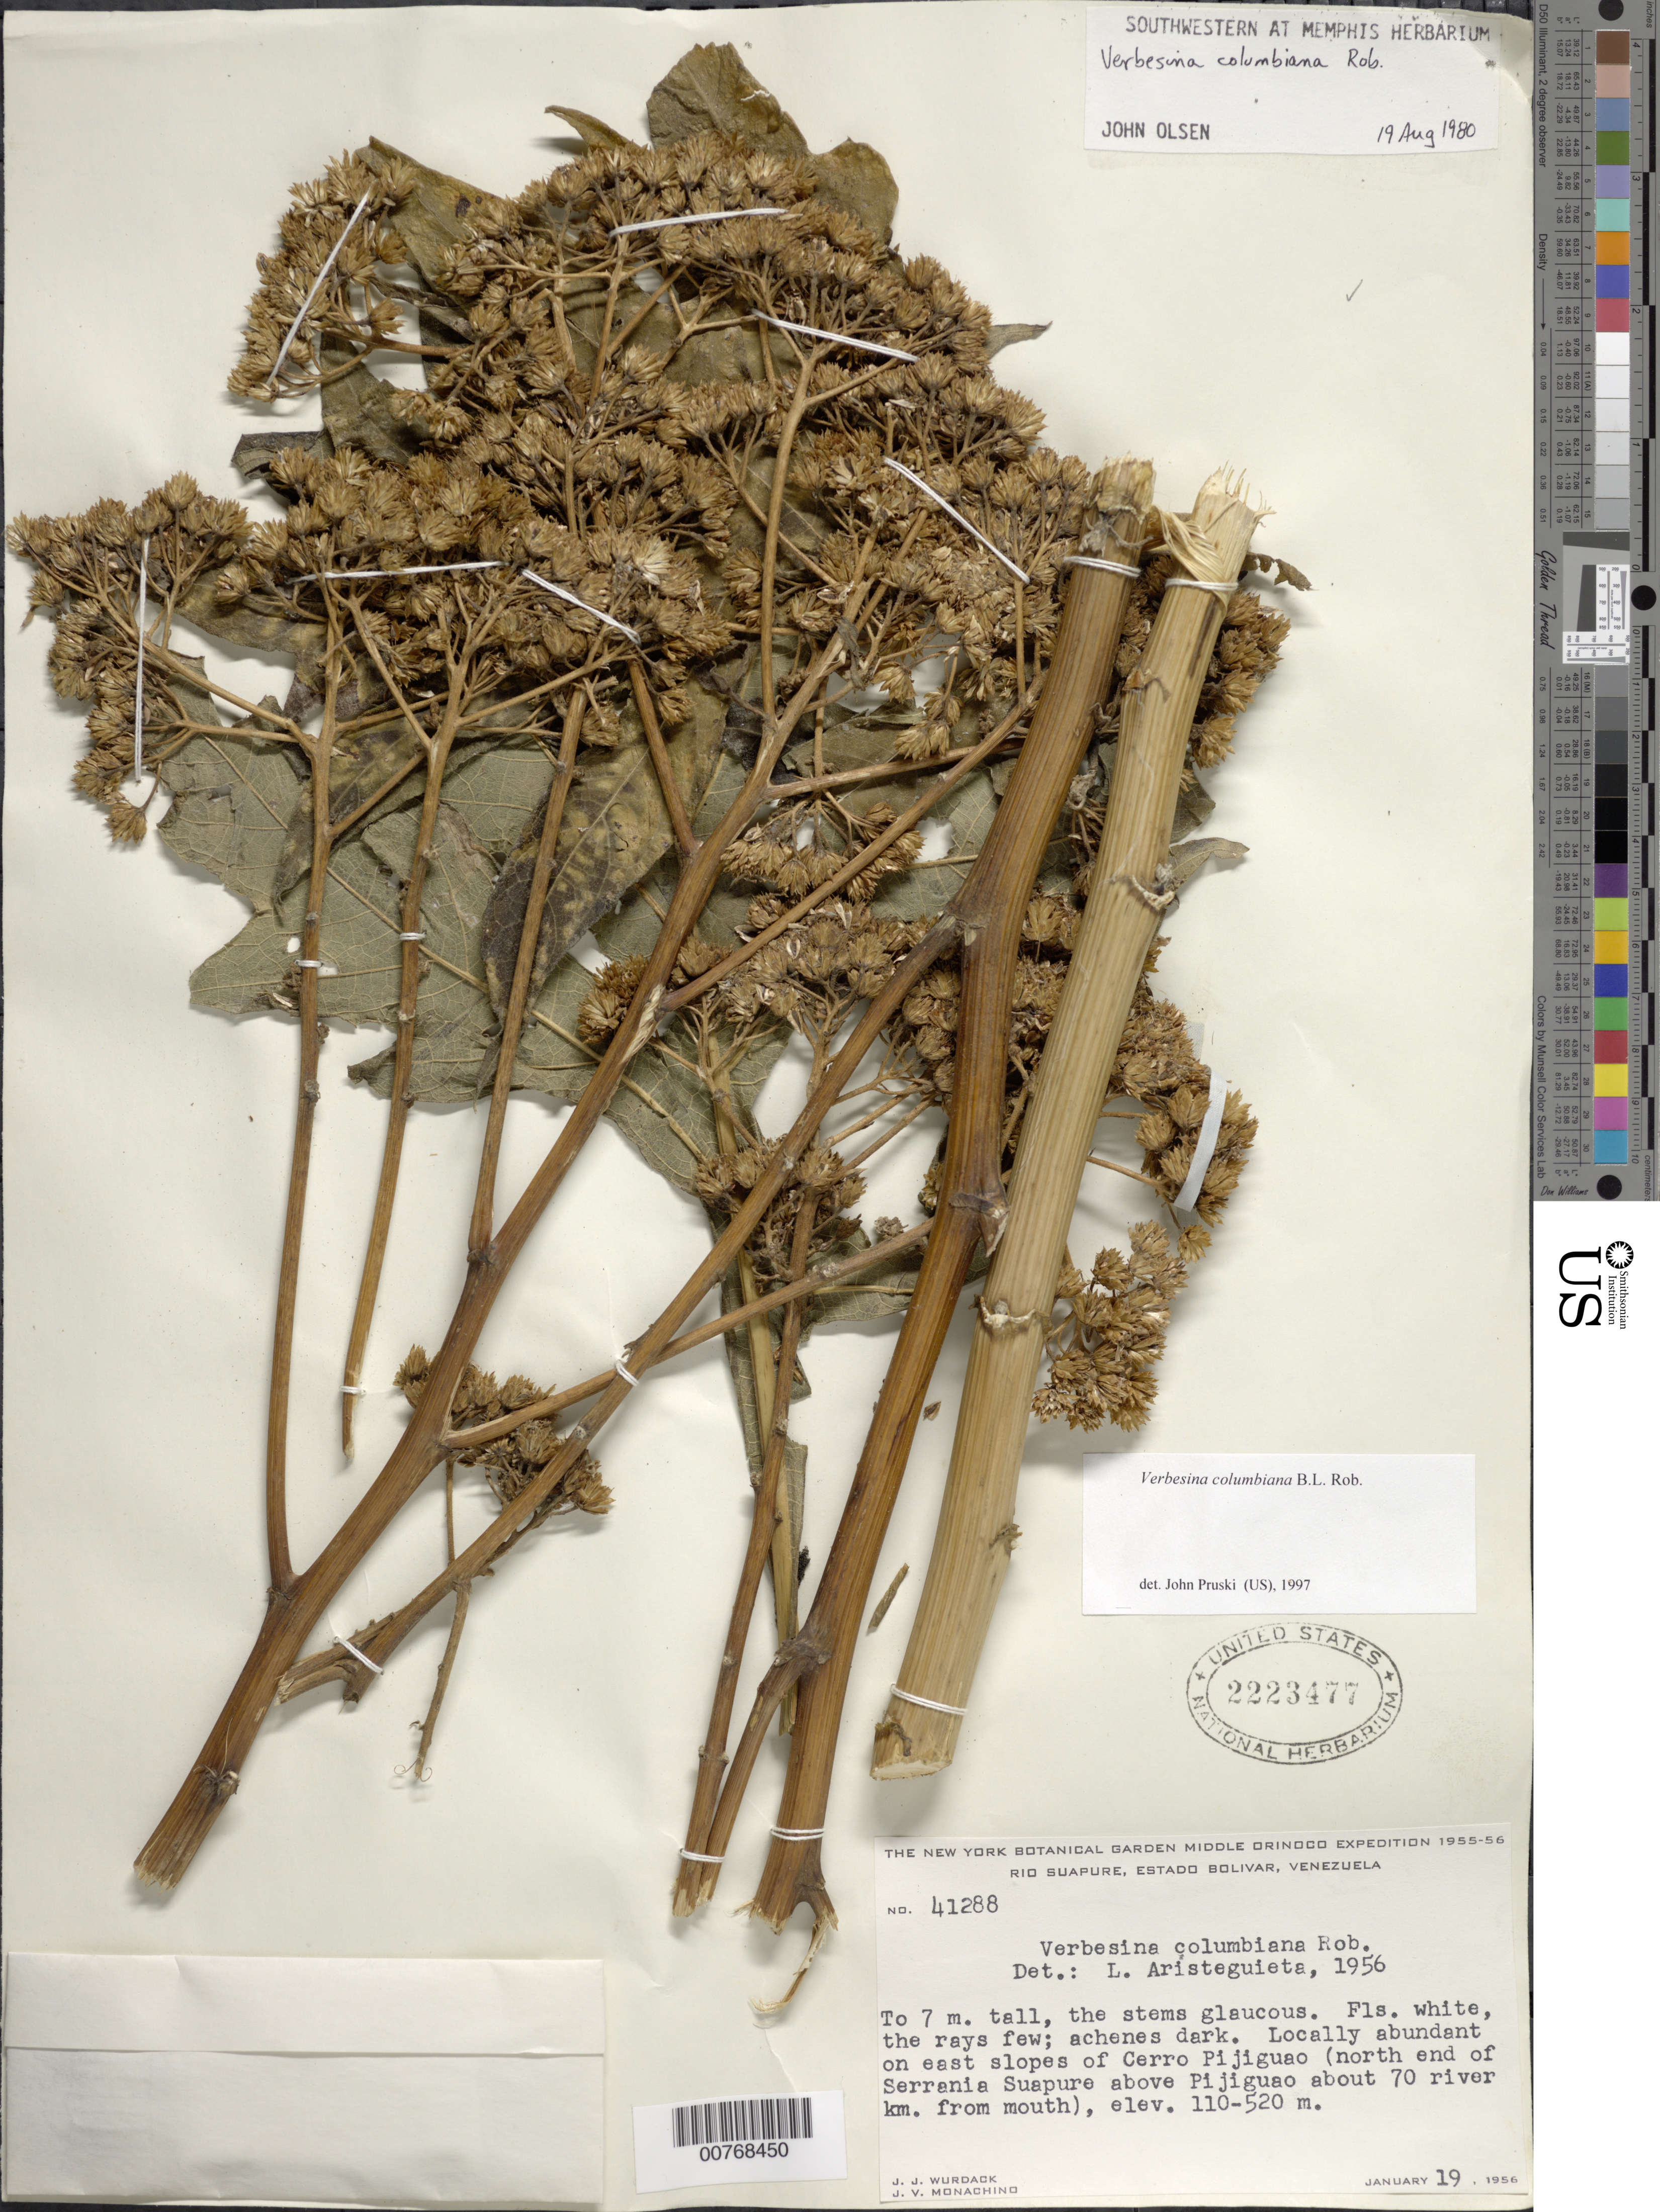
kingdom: Plantae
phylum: Tracheophyta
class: Magnoliopsida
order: Asterales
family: Asteraceae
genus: Verbesina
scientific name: Verbesina columbiana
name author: B.L. Rob.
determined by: Aristeguieta, L.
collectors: J. J. Wurdack & J. V. Monachino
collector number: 41288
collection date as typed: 19-Jan-56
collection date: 1956-01-19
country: Venezuela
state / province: Bolívar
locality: Cerro Pijiguao, upper E slope, N end of Serrania Suapure above Pijiguao, about 70 river km from mouth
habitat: Slopes of Cerro Pijiguao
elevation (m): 110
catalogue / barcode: US 2223477